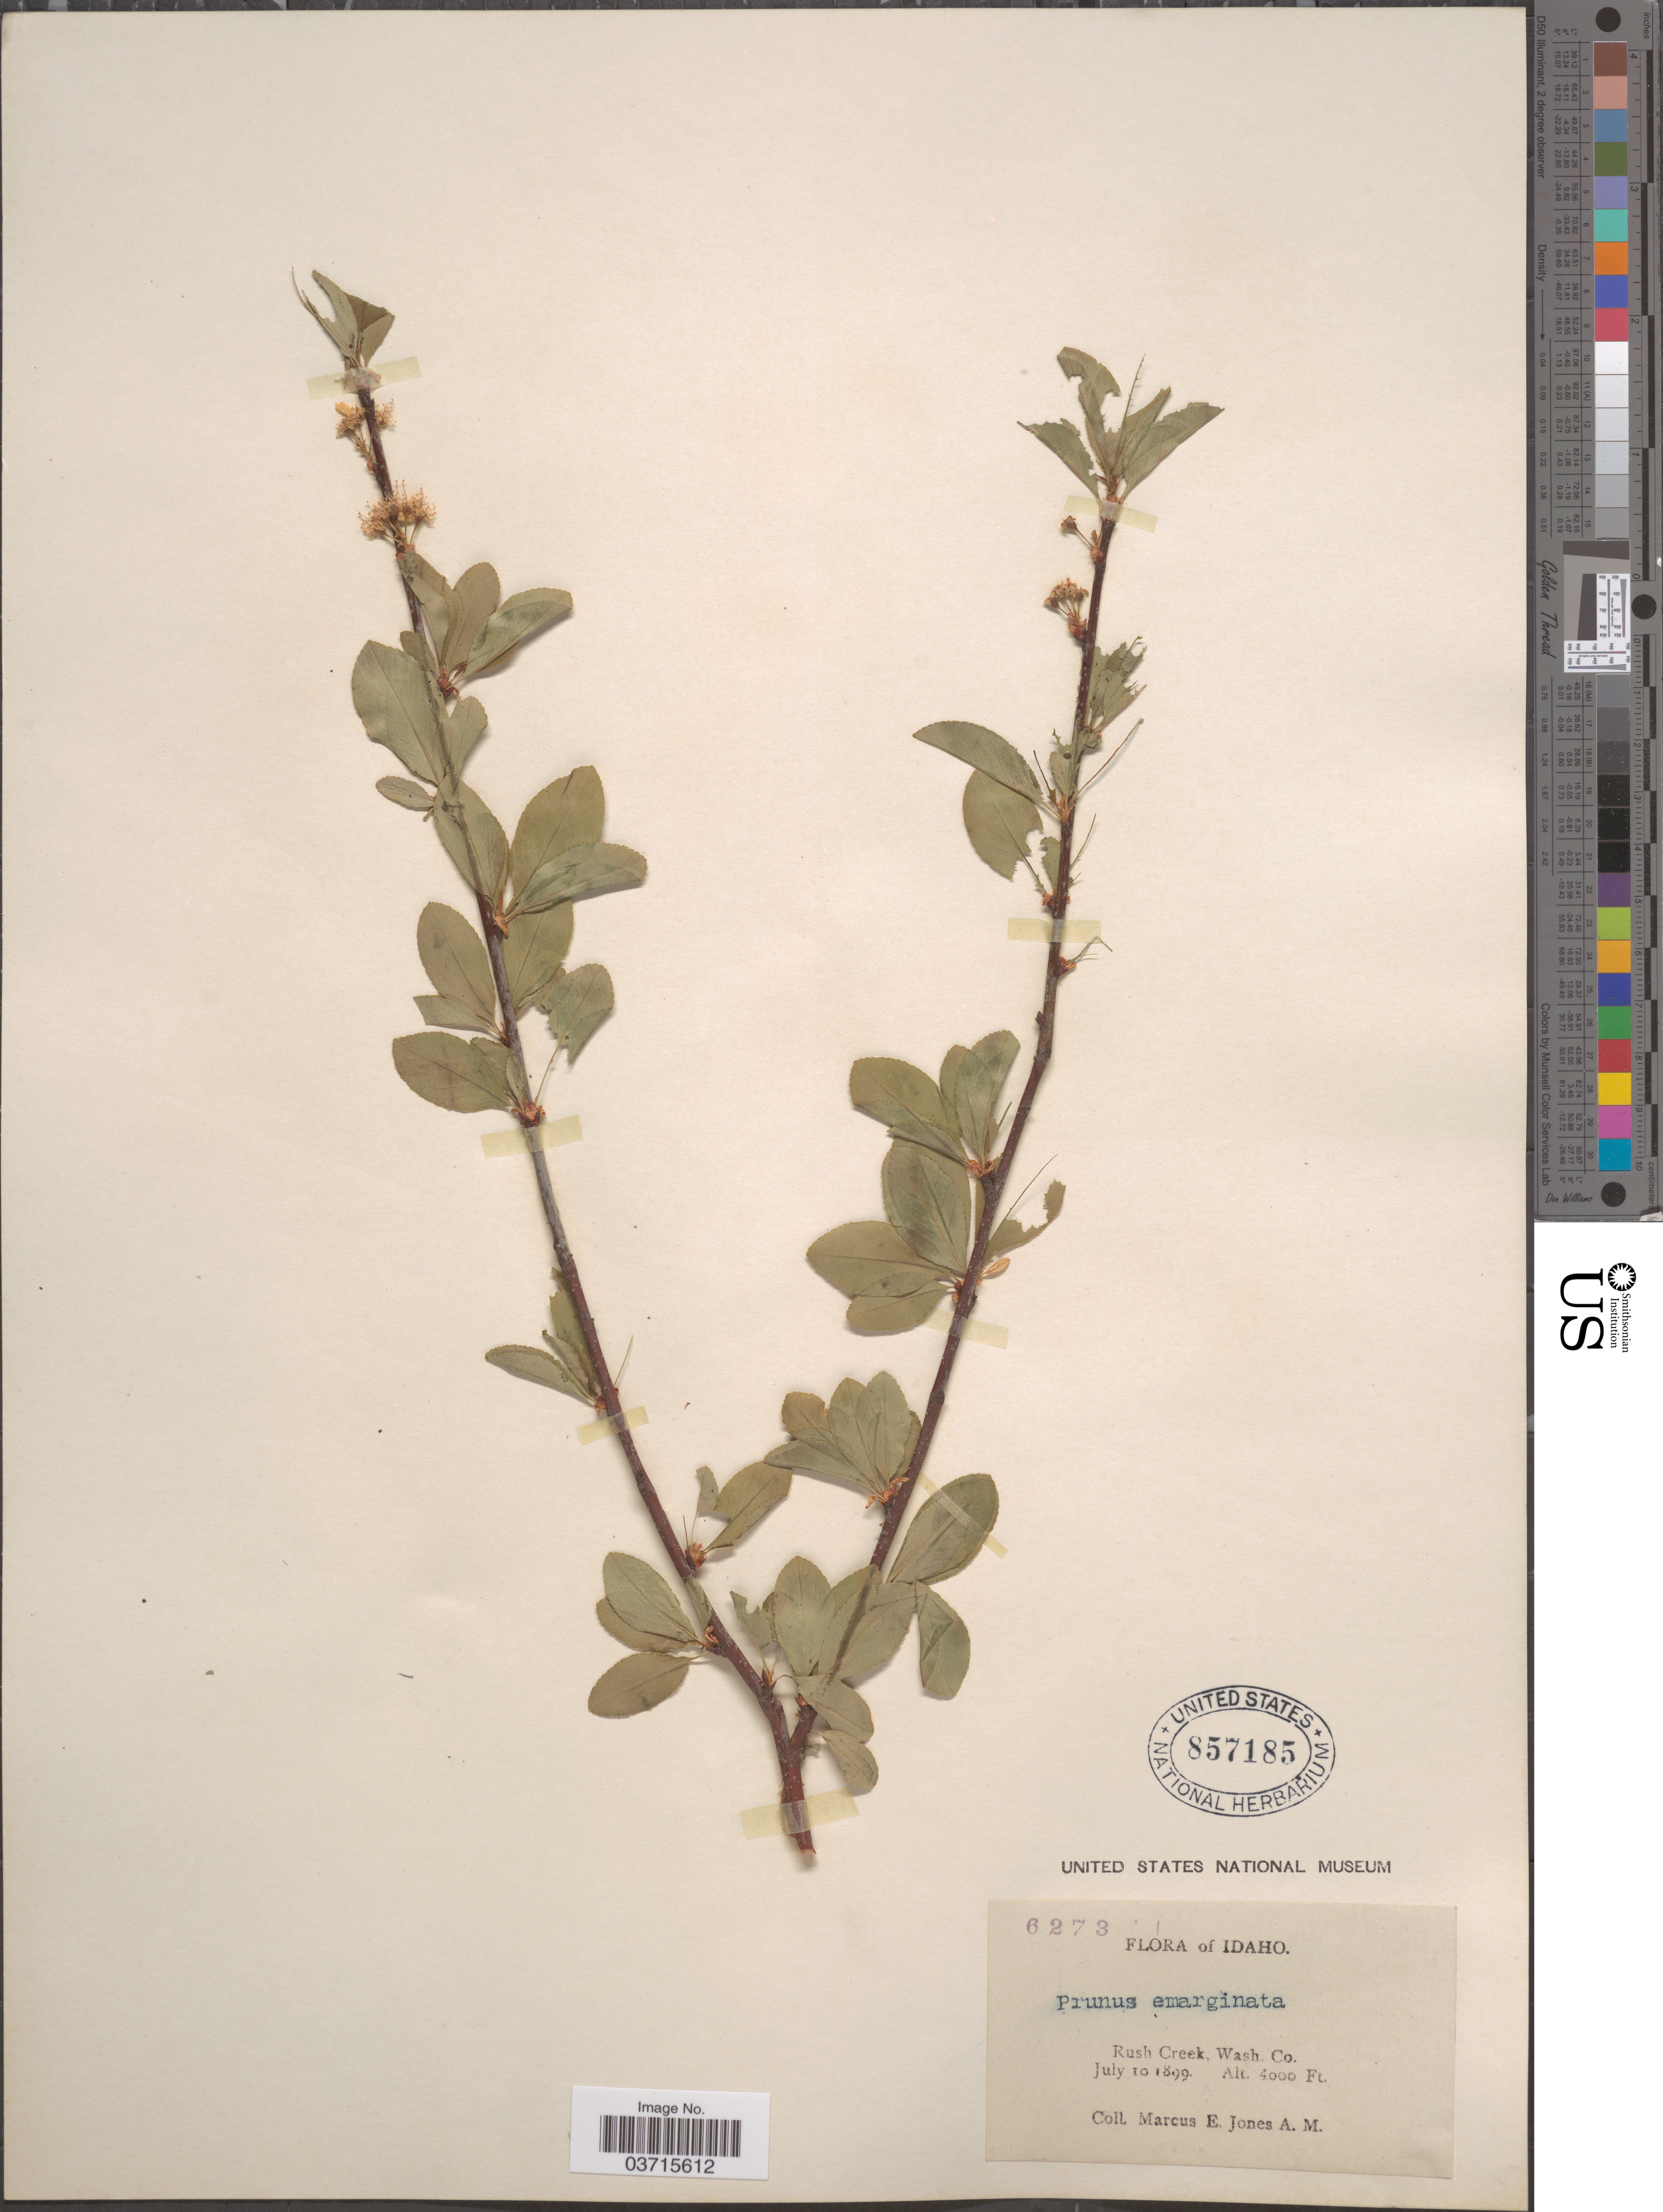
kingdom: Plantae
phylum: Tracheophyta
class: Magnoliopsida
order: Rosales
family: Rosaceae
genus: Prunus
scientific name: Prunus emarginata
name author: (Douglas ex Hook.) Eaton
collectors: M. E. Jones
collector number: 6273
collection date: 1899-07-10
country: United States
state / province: Idaho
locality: Rush Creek, Wash. Co.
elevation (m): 1219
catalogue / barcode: US 857185